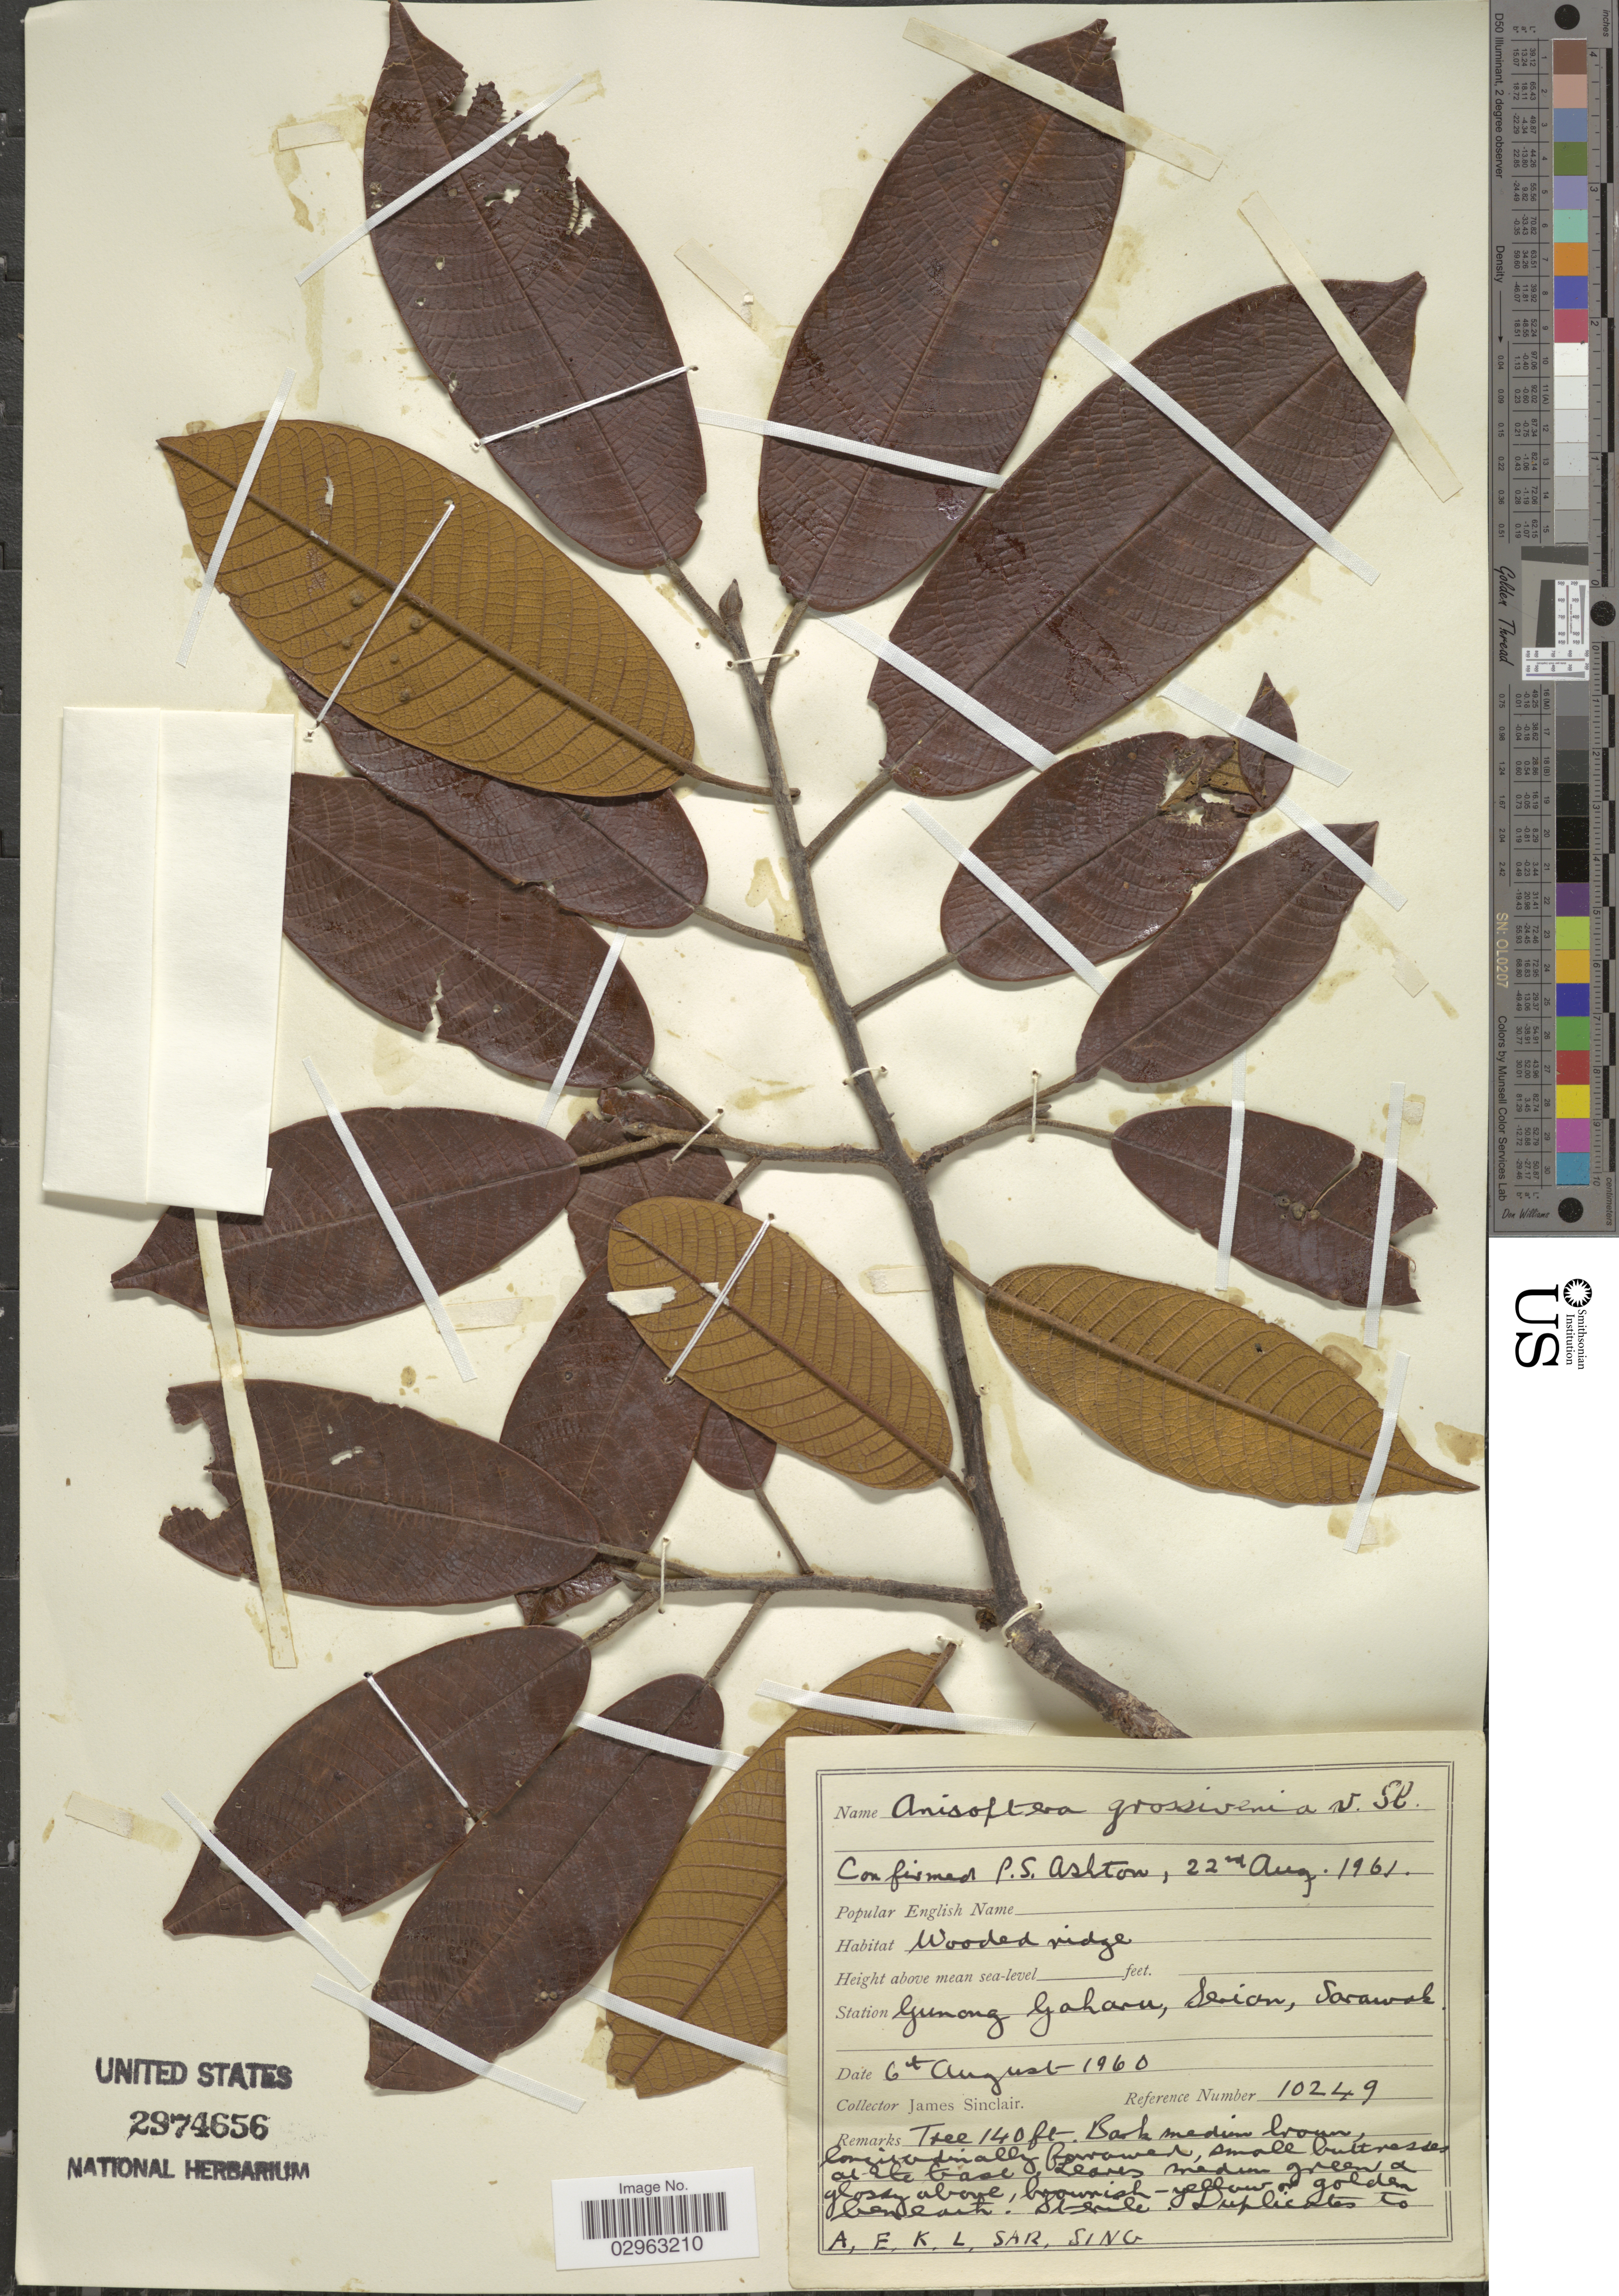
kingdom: Plantae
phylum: Tracheophyta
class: Magnoliopsida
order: Malvales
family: Dipterocarpaceae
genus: Anisoptera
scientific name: Anisoptera grossivenia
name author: Slooten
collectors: J. Sinclair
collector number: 10249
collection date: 1960-08-06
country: Malaysia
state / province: Sarawak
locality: Station Gunong Gaharu, Serian.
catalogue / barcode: US 2974656